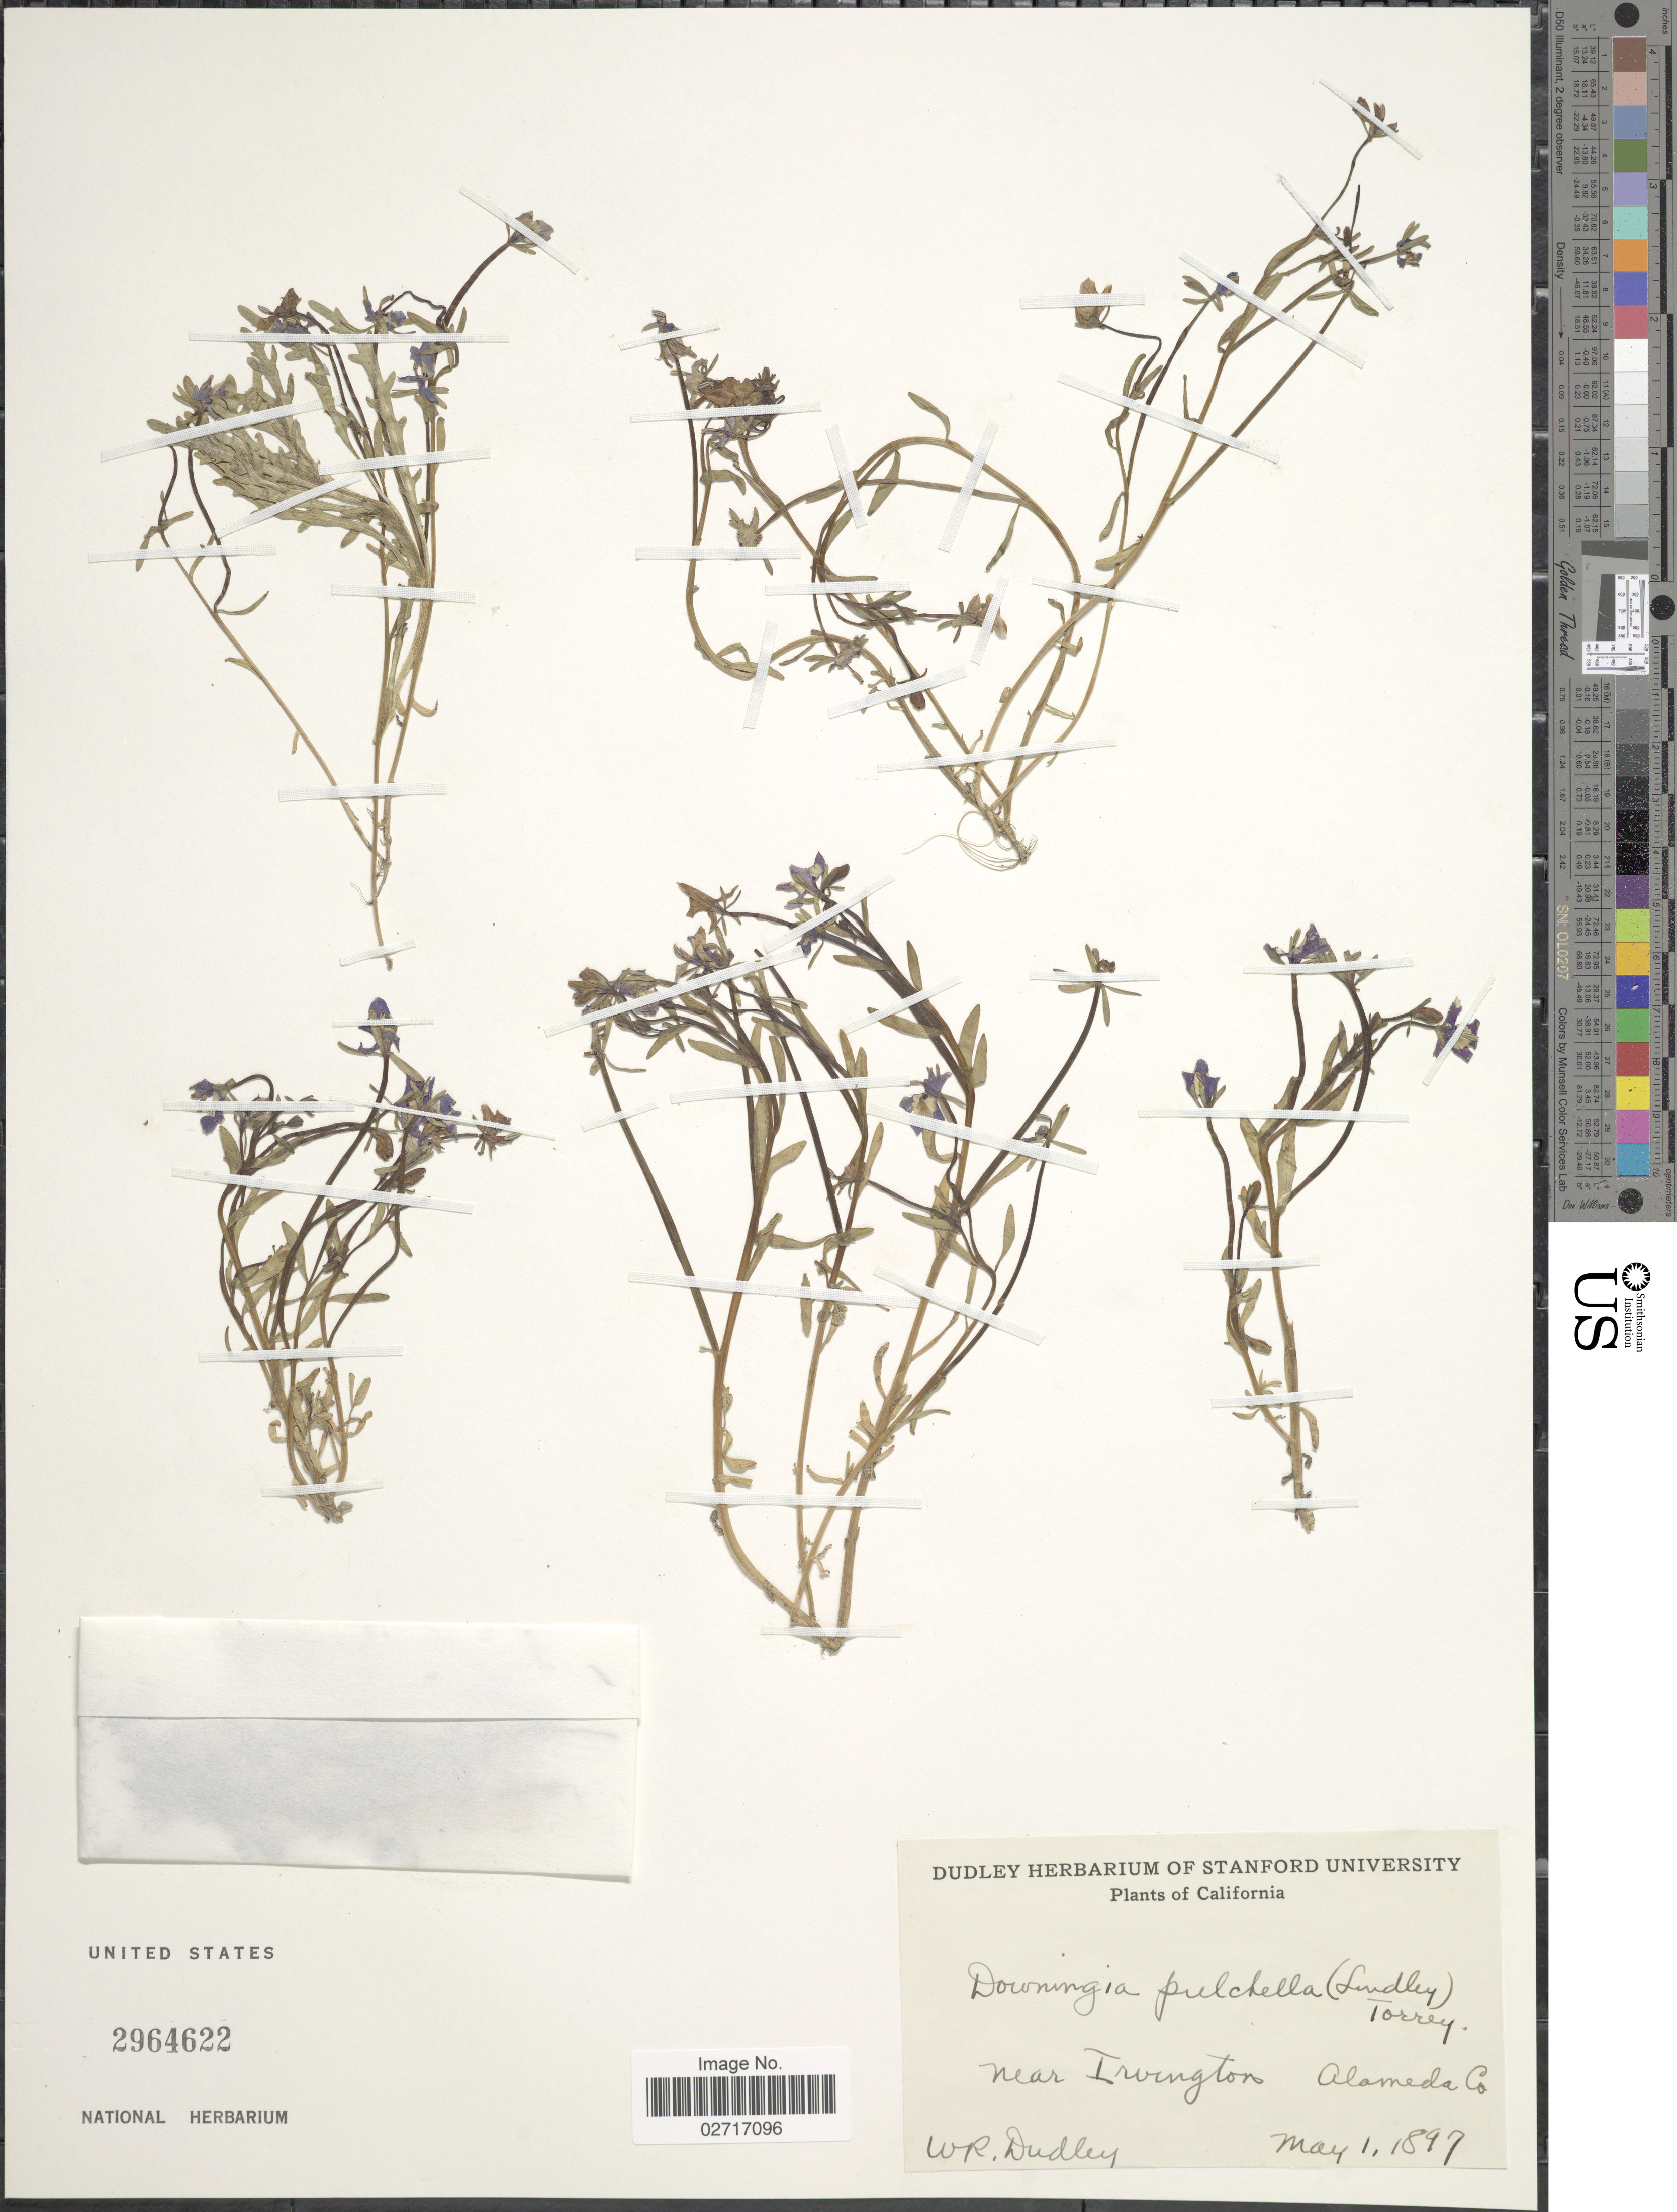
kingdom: Plantae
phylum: Tracheophyta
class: Magnoliopsida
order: Asterales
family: Campanulaceae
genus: Downingia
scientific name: Downingia pulchella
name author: (Lindl.) Torr.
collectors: W. Dudley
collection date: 1897-05-01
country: United States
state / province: California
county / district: Alameda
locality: Near Irvington, Alameda Co.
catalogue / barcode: US 2964622